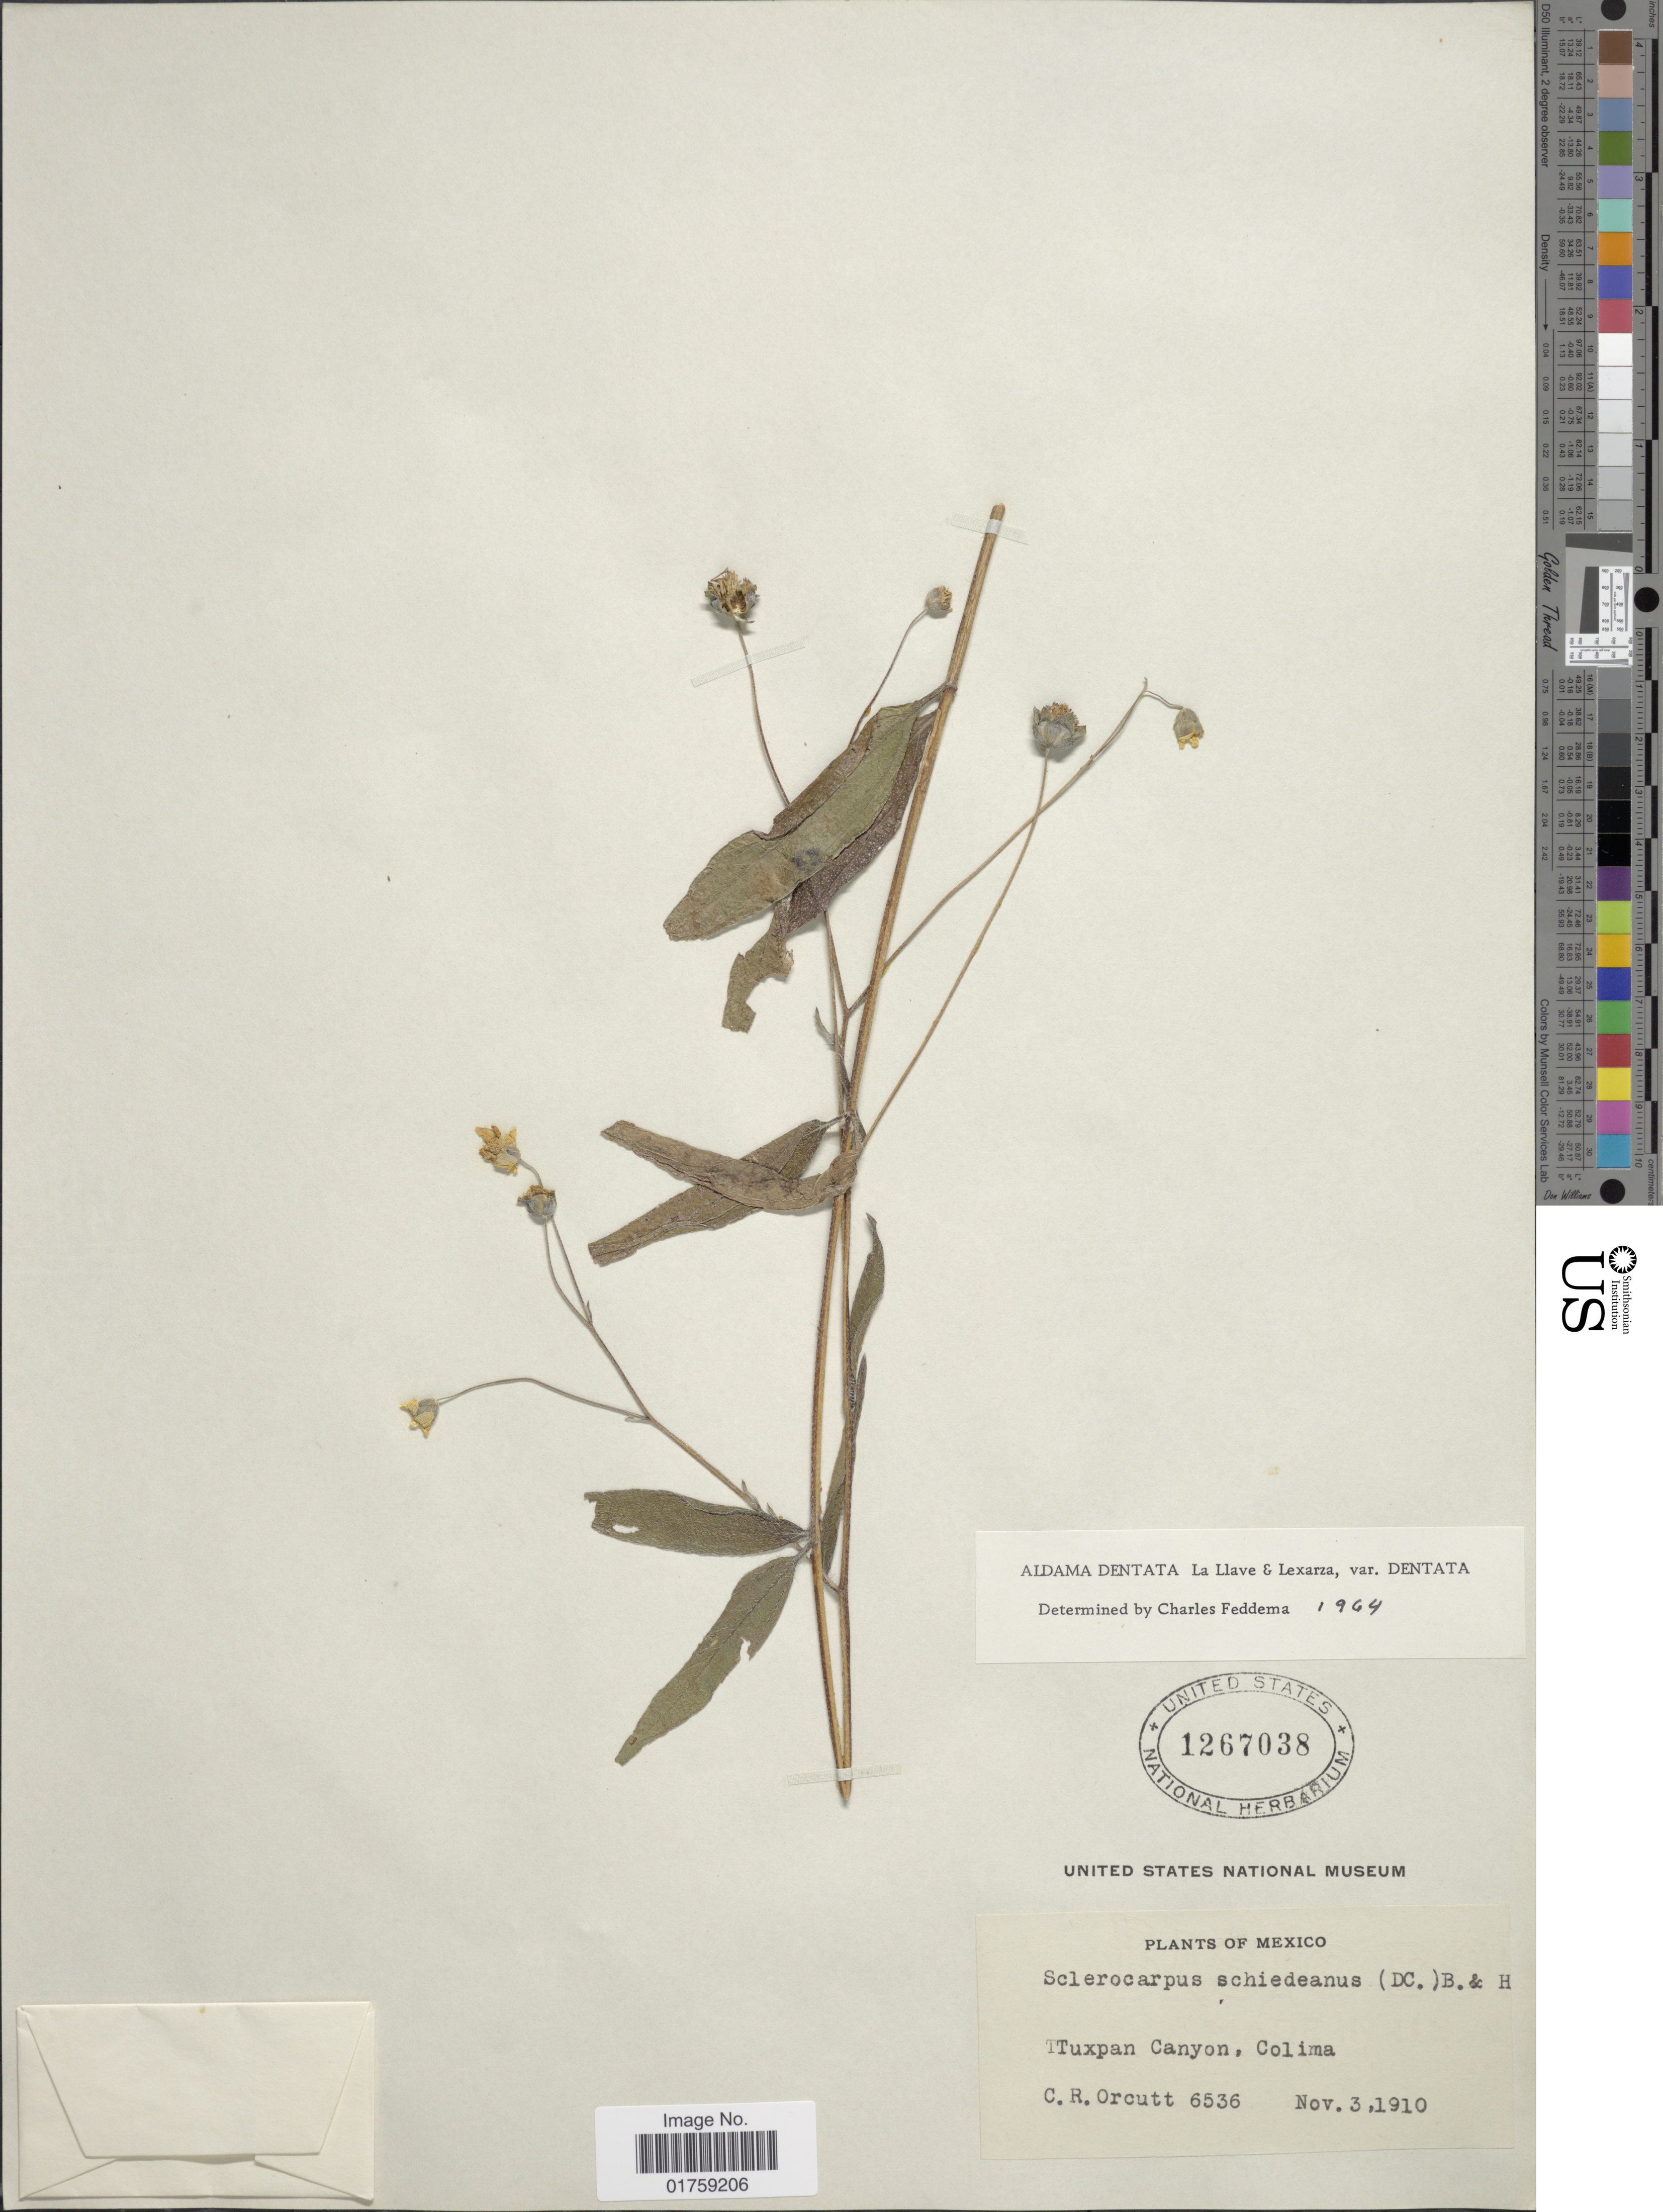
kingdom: Plantae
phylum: Tracheophyta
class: Magnoliopsida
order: Asterales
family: Asteraceae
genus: Sclerocarpus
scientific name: Sclerocarpus dentatus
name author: (La Llave) Benth. & Hook. f. ex Hemsl.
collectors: C. R. Orcutt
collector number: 6536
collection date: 1910-11-03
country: Mexico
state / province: Colima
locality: Mexico. Tuxpan Canyon, Colima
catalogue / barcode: US 1267038